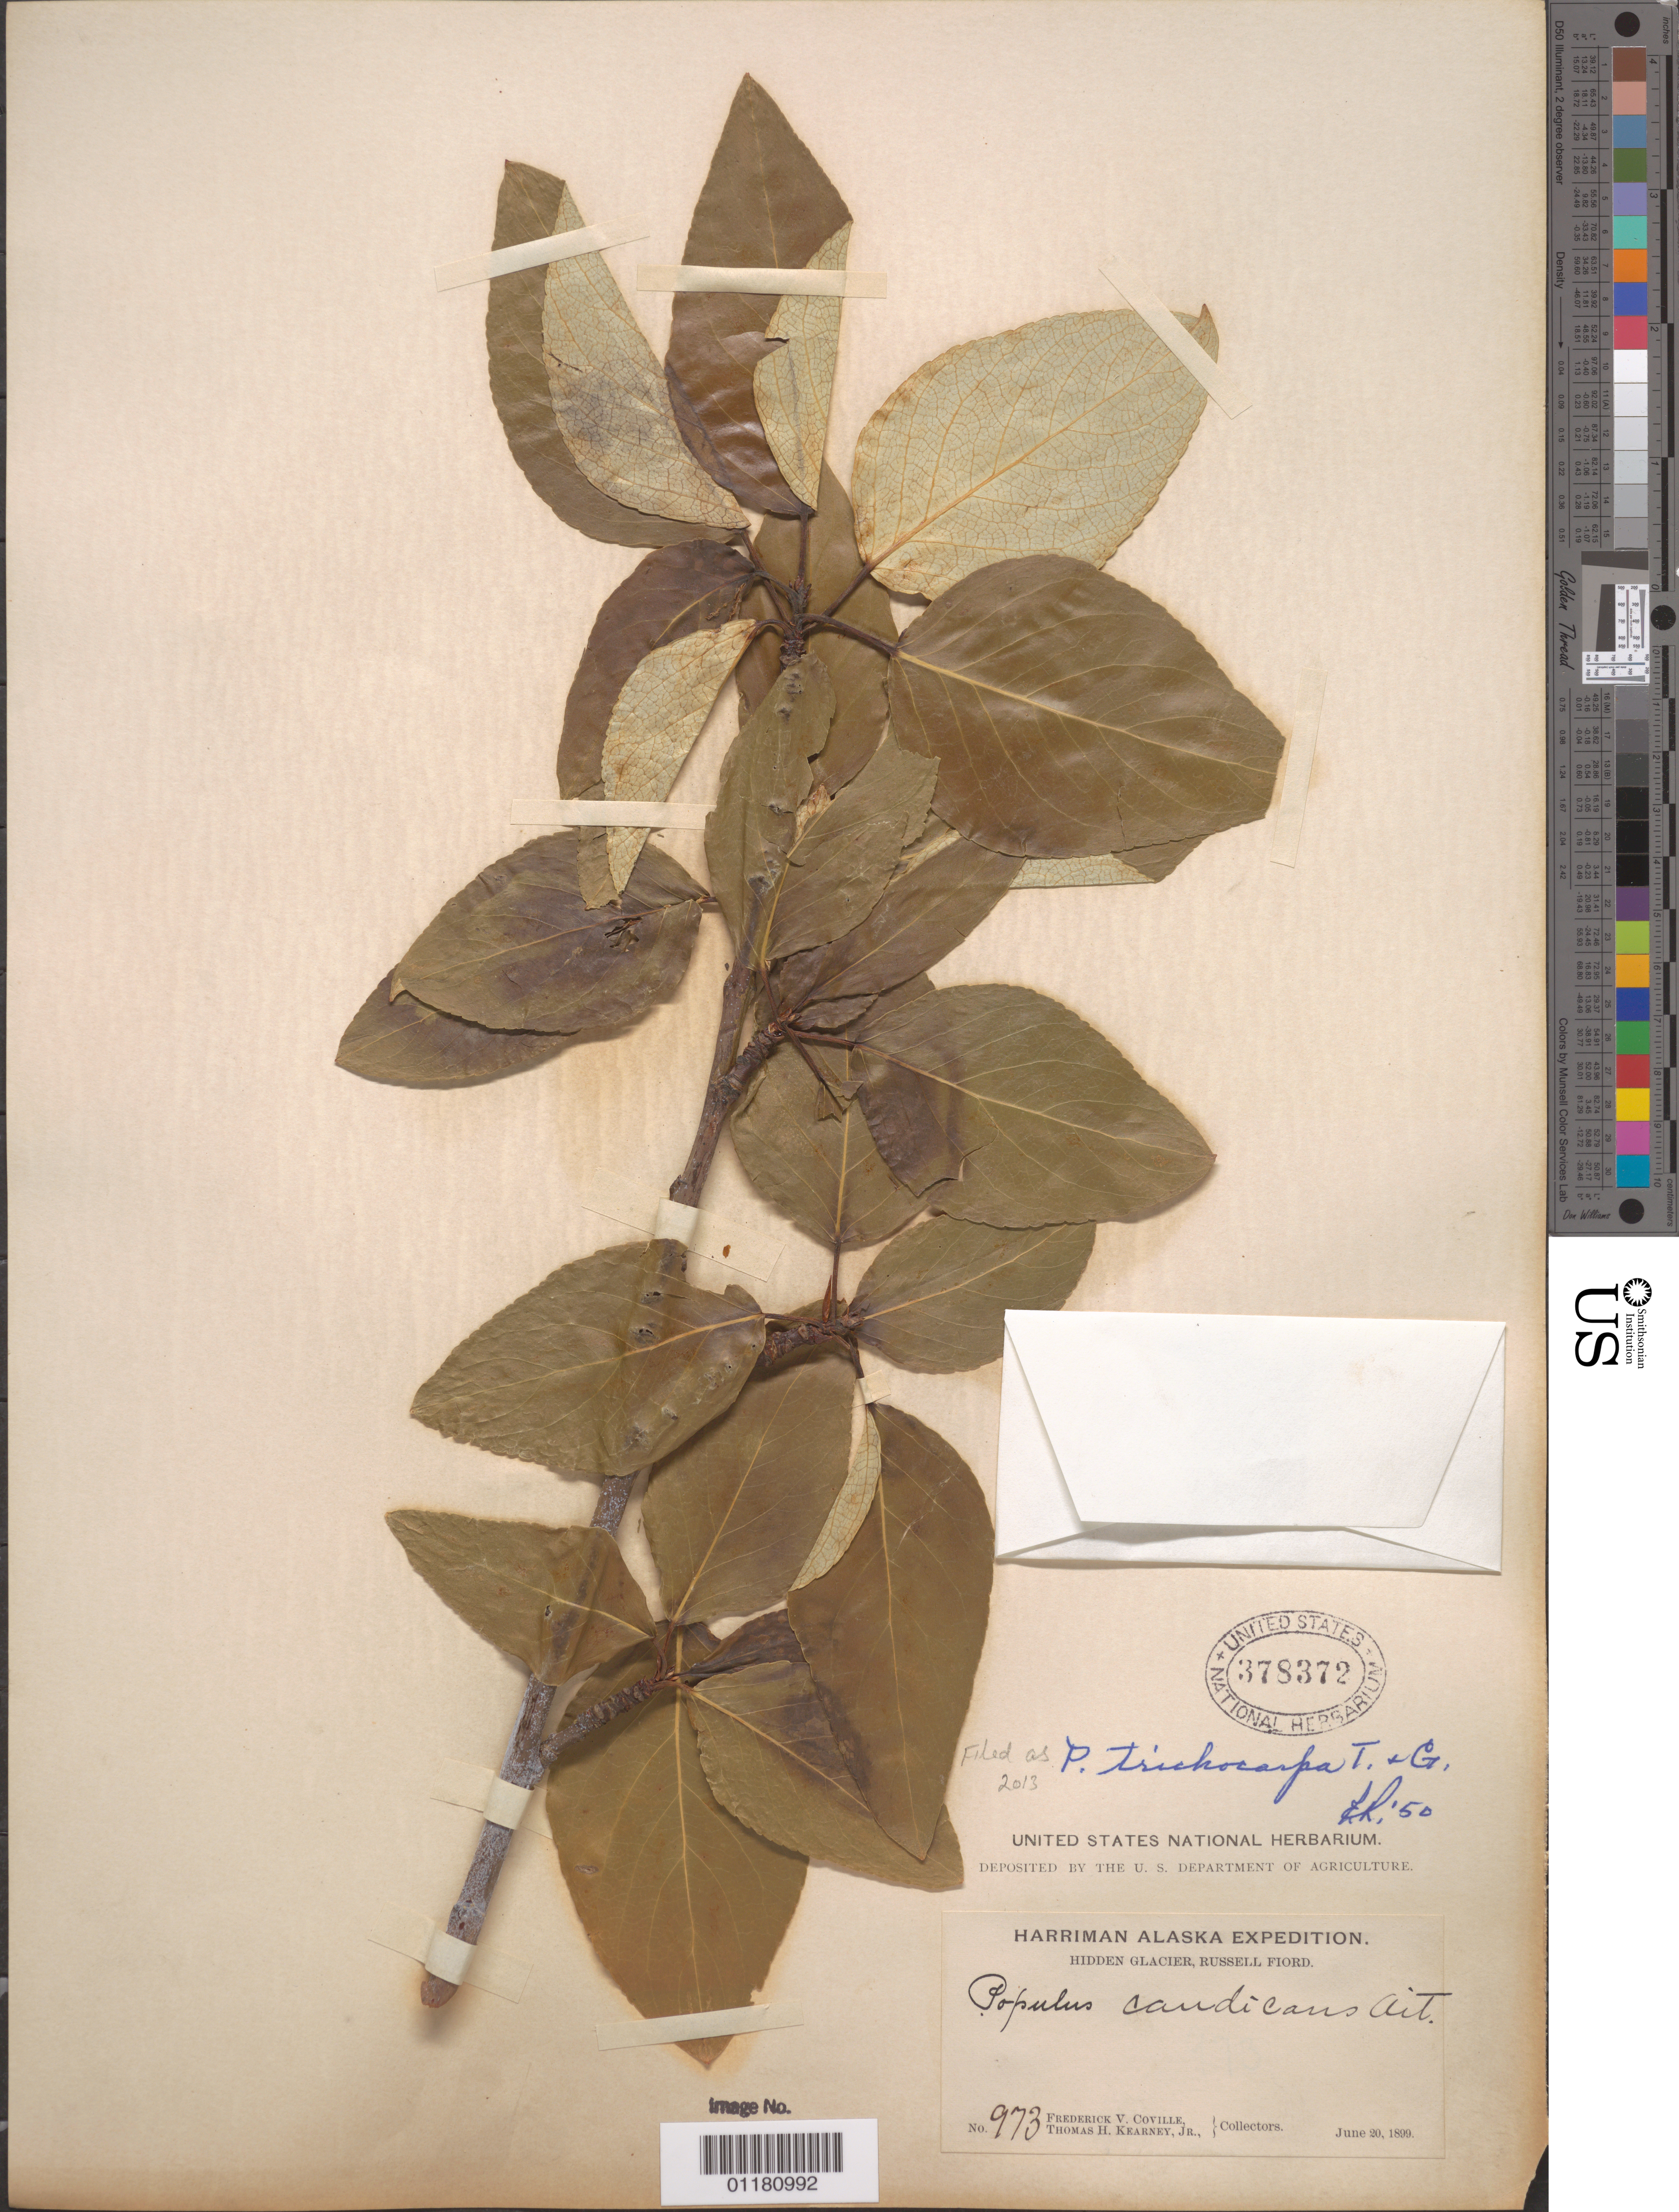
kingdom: Plantae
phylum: Tracheophyta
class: Magnoliopsida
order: Malpighiales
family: Salicaceae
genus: Populus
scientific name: Populus trichocarpa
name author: Torr. & A. Gray ex W. Hook.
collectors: F. V. Coville & T. H. Kearney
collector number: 973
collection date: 1899-06-20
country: United States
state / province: Alaska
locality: Hidden Glacier, Russell Fiord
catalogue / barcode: US 378372